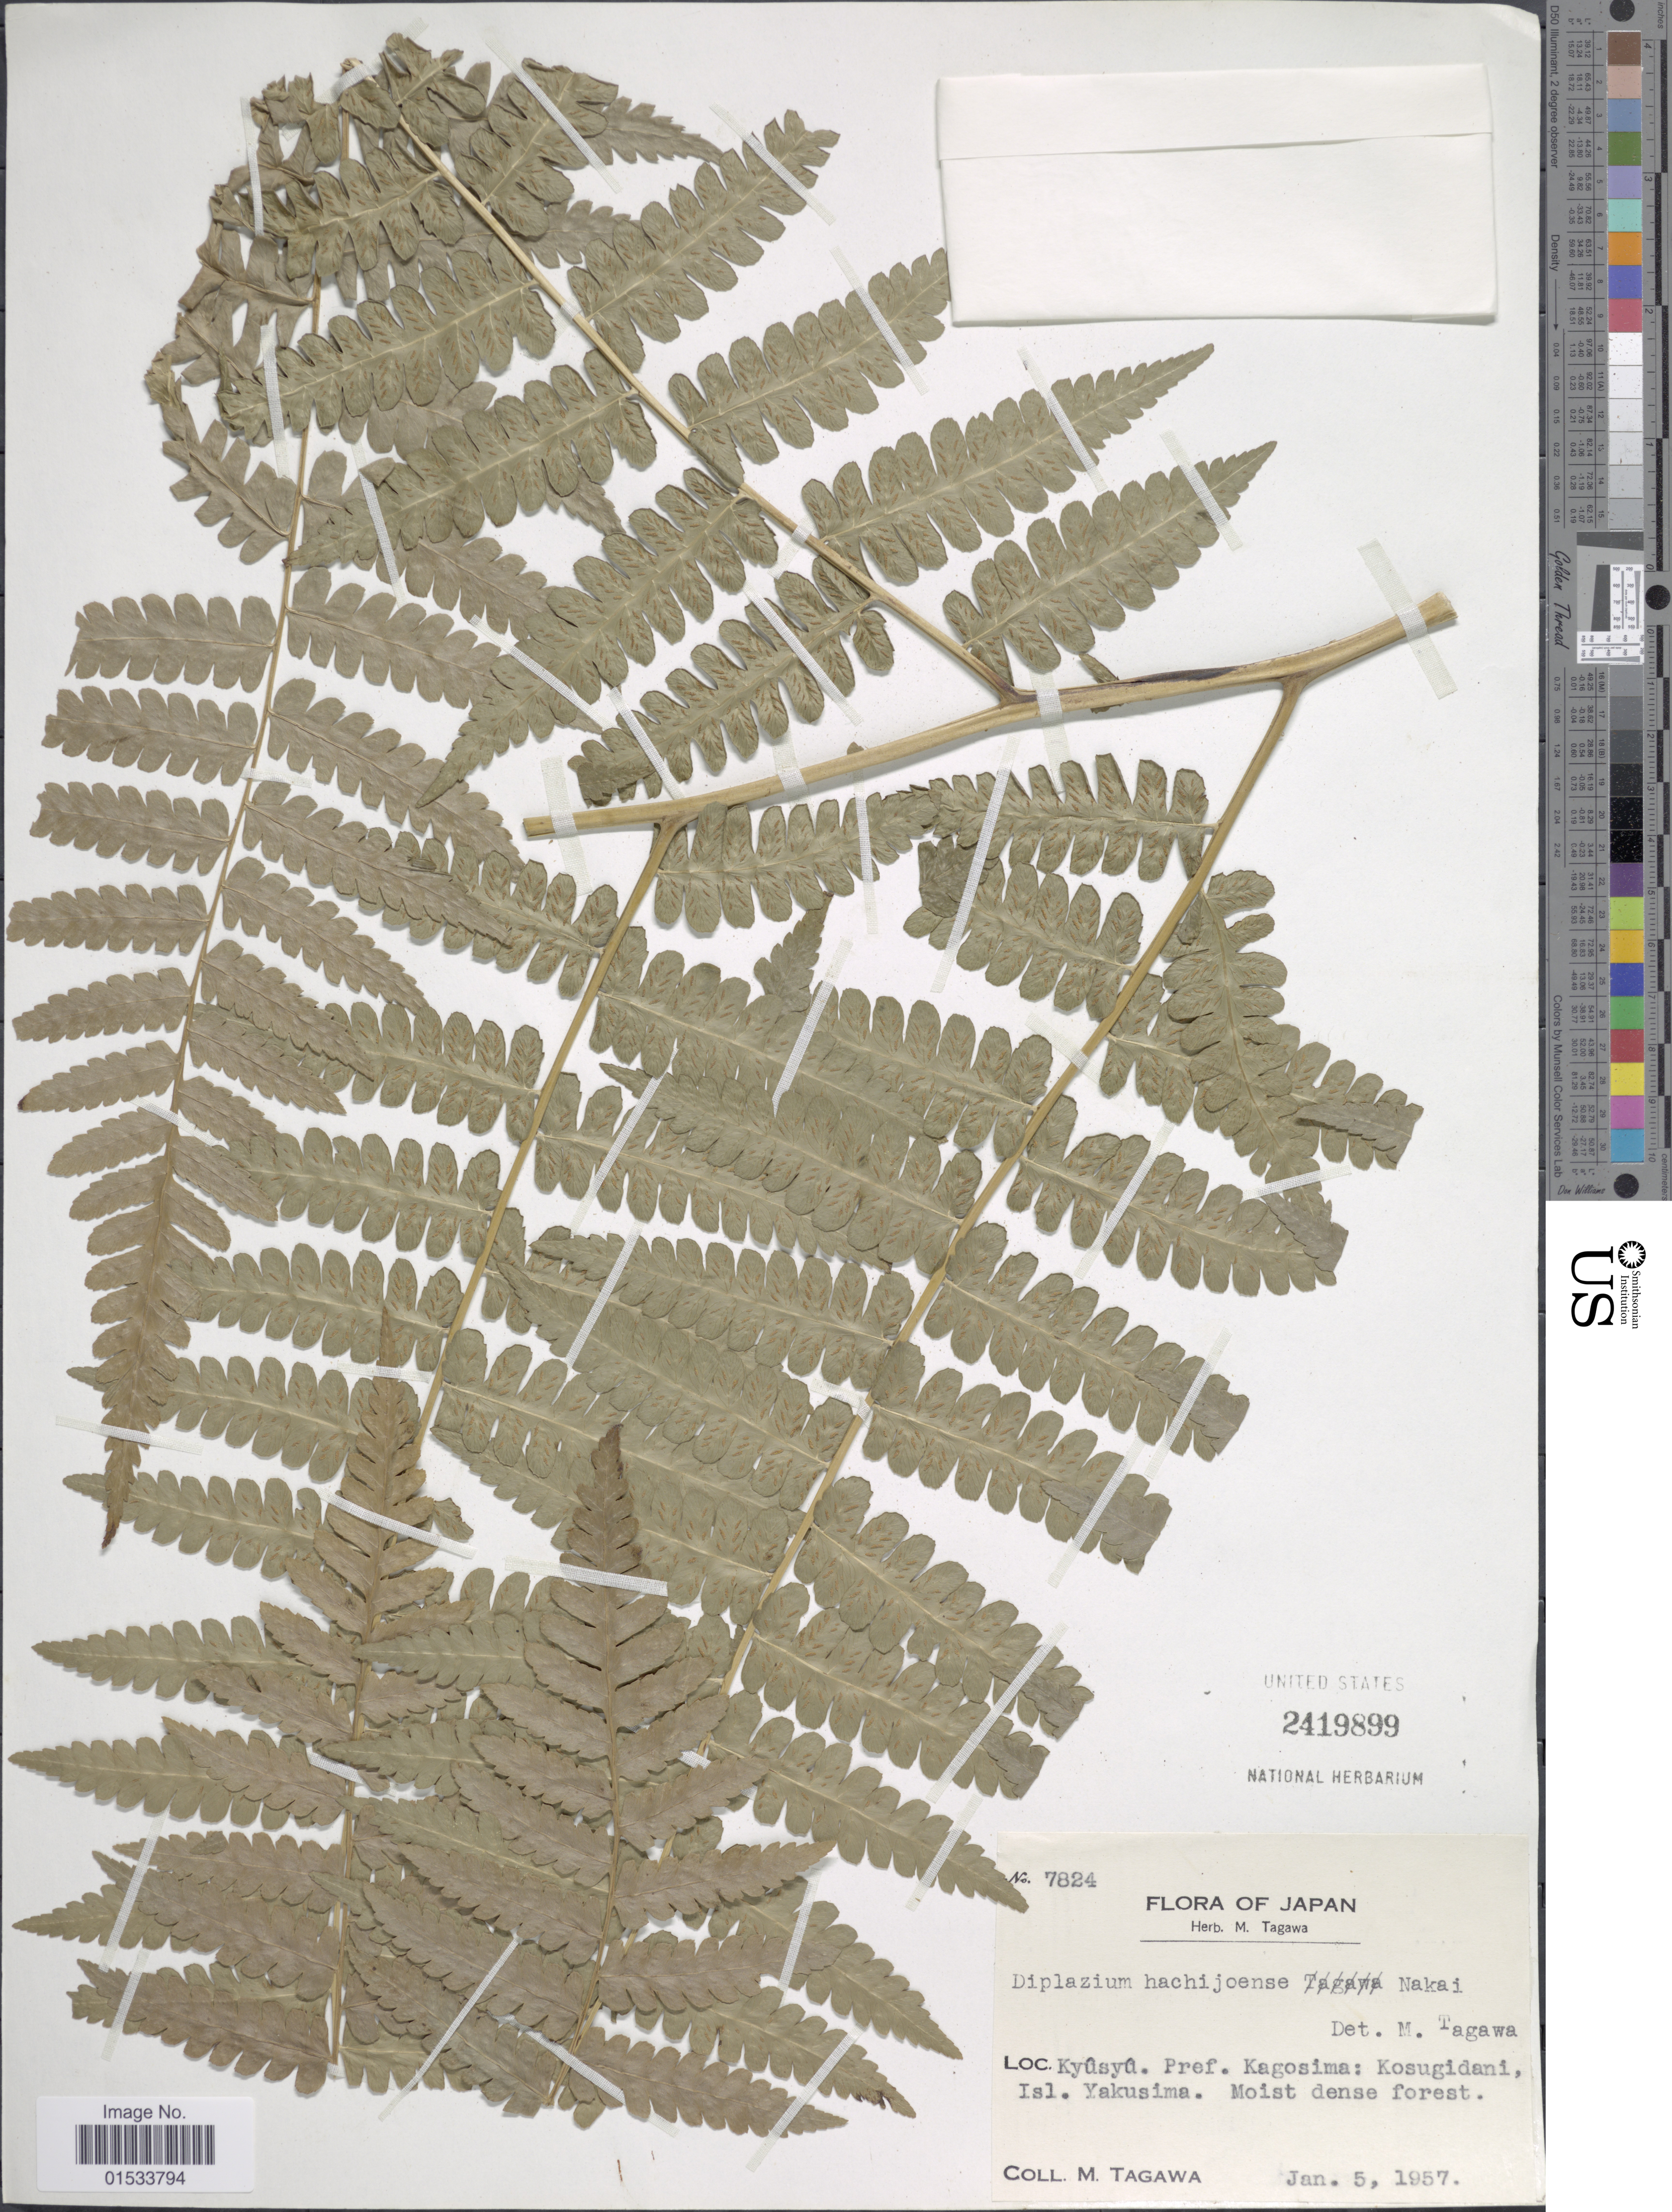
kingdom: Plantae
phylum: Tracheophyta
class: Polypodiopsida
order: Polypodiales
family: Athyriaceae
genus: Diplazium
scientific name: Diplazium hachijoense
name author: Nakai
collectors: M. Tagawa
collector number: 7824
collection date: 1957-01-05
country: Japan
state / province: Kagosima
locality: Kyûsû, Kosugidani, Isl. Yakushima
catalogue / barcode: US 2419899